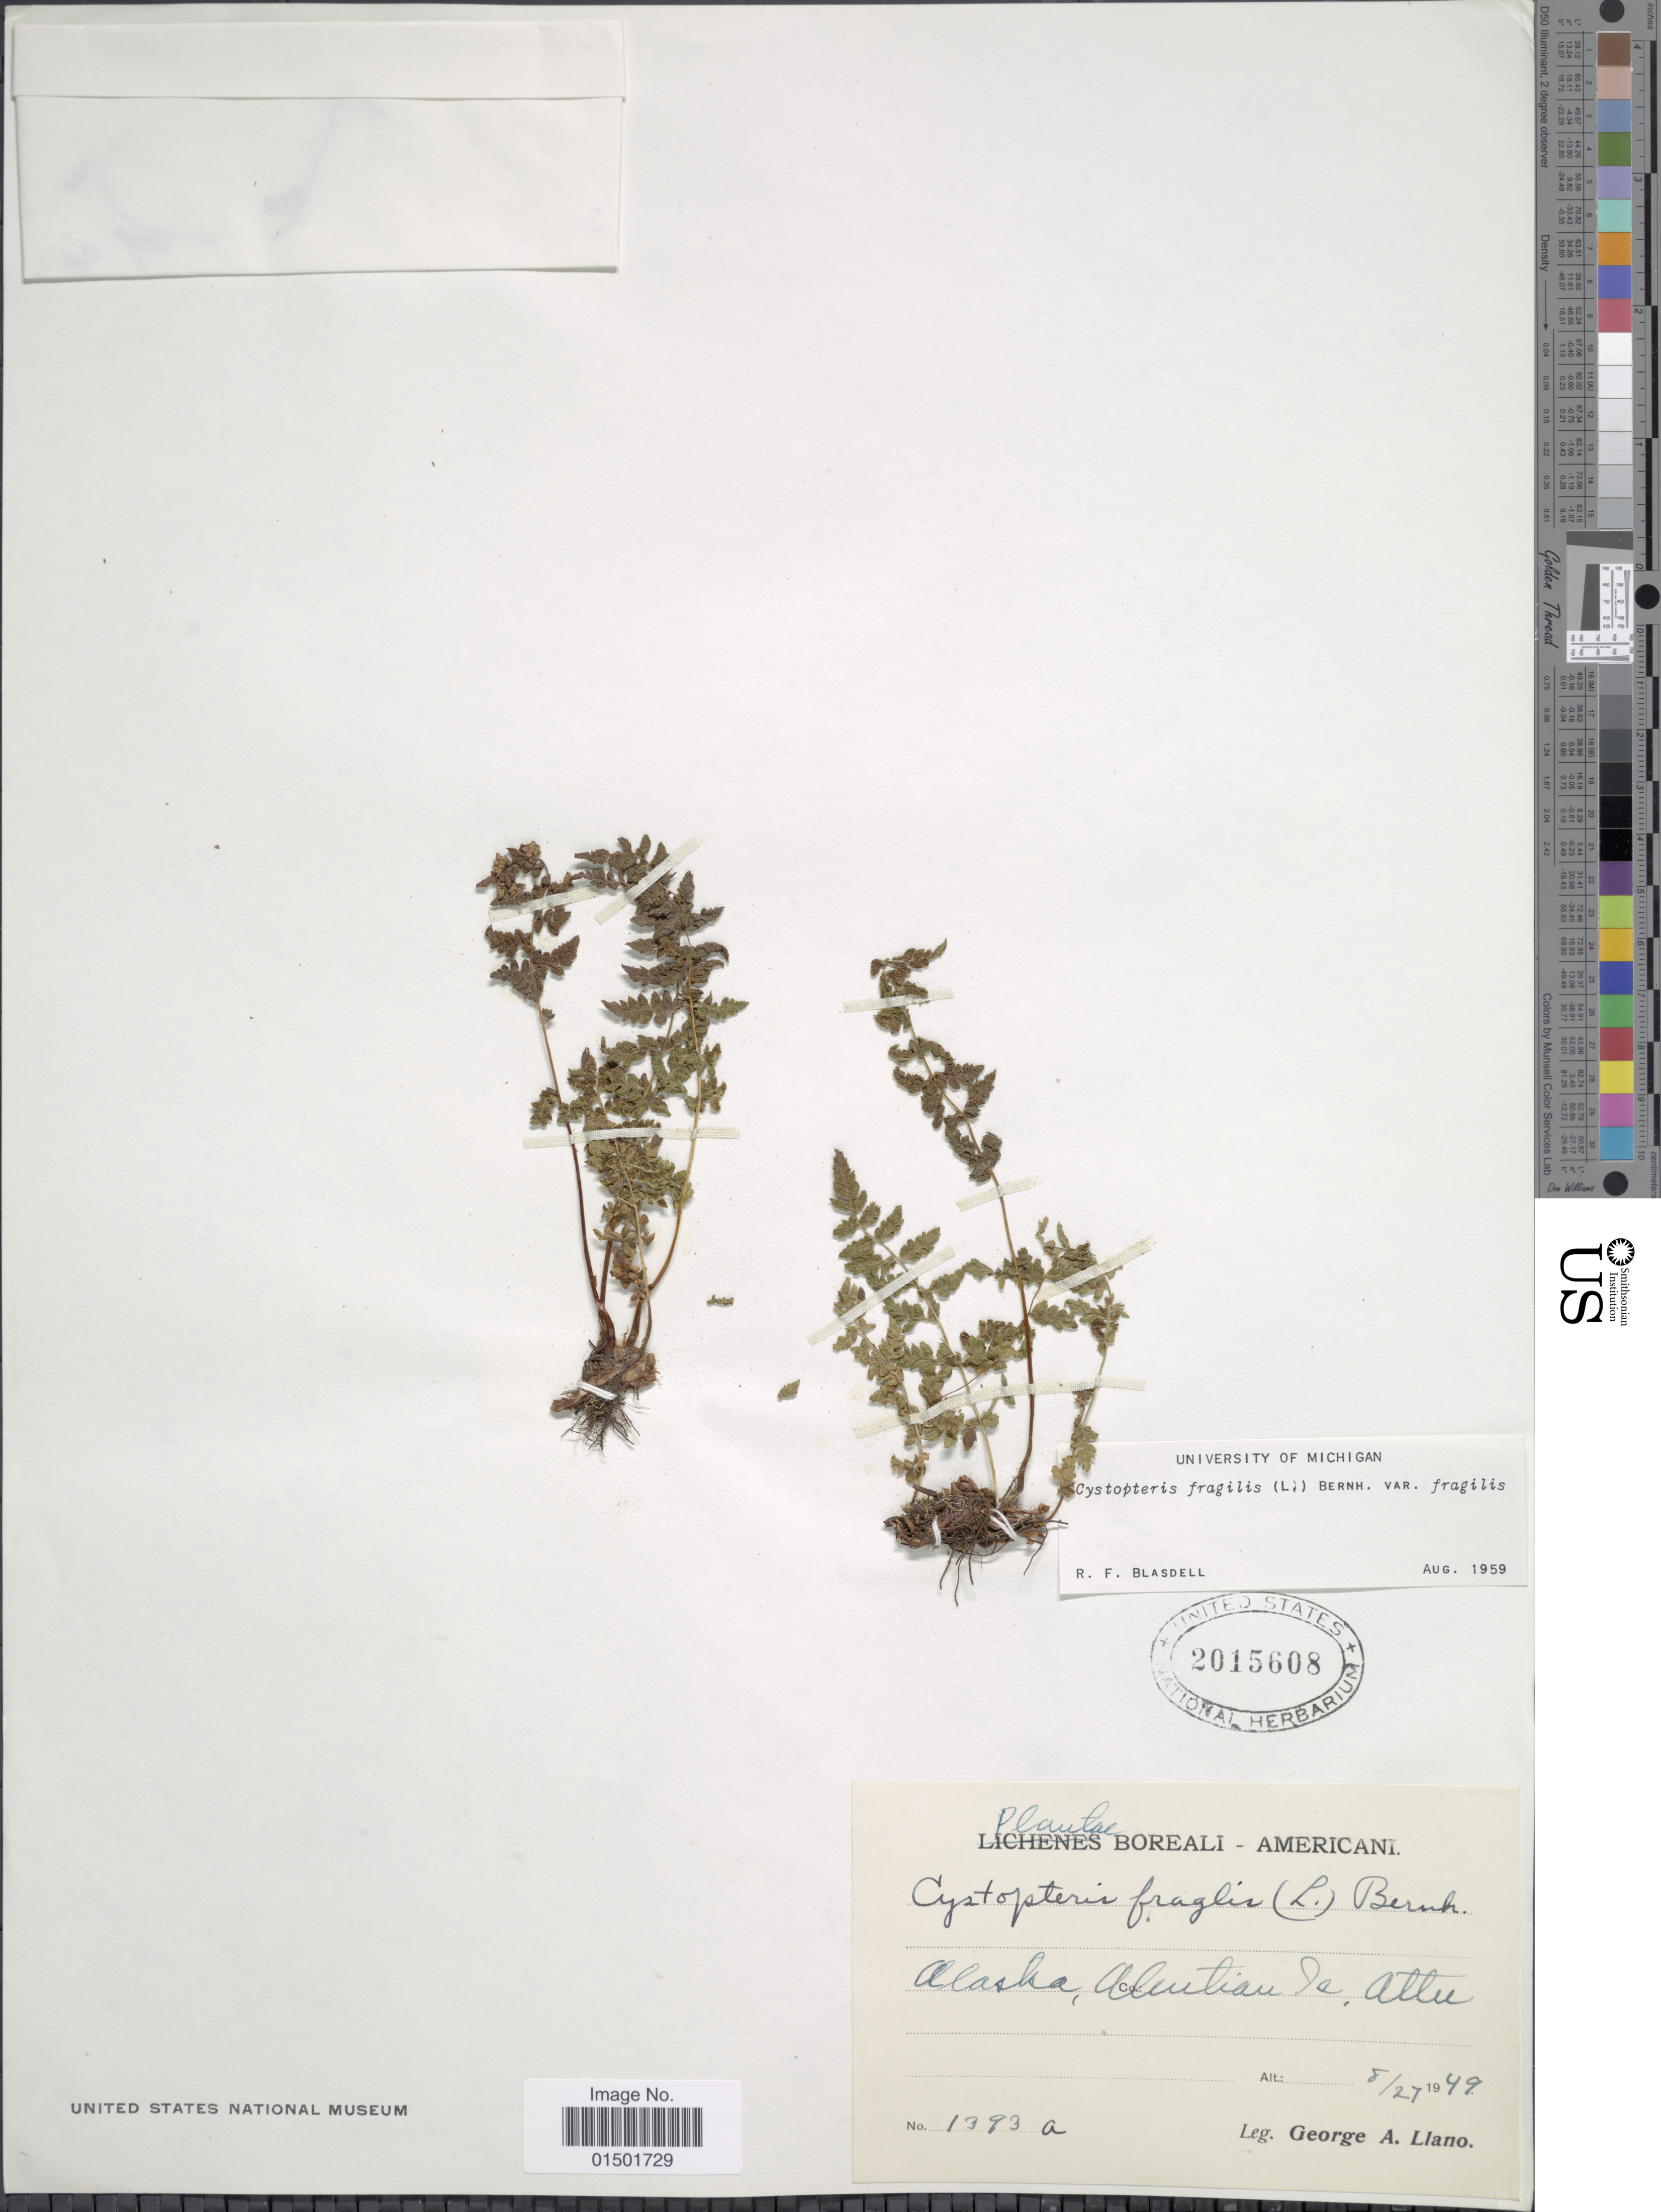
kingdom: Plantae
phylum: Tracheophyta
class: Polypodiopsida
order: Polypodiales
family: Cystopteridaceae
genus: Cystopteris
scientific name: Cystopteris fragilis var. fragilis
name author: (L.) Bernh.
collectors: G. Llano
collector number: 1393a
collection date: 1949-08-27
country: United States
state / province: Alaska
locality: Boreali-Americani. Alaska, Aleutian Is, Attu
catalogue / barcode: US 2015608